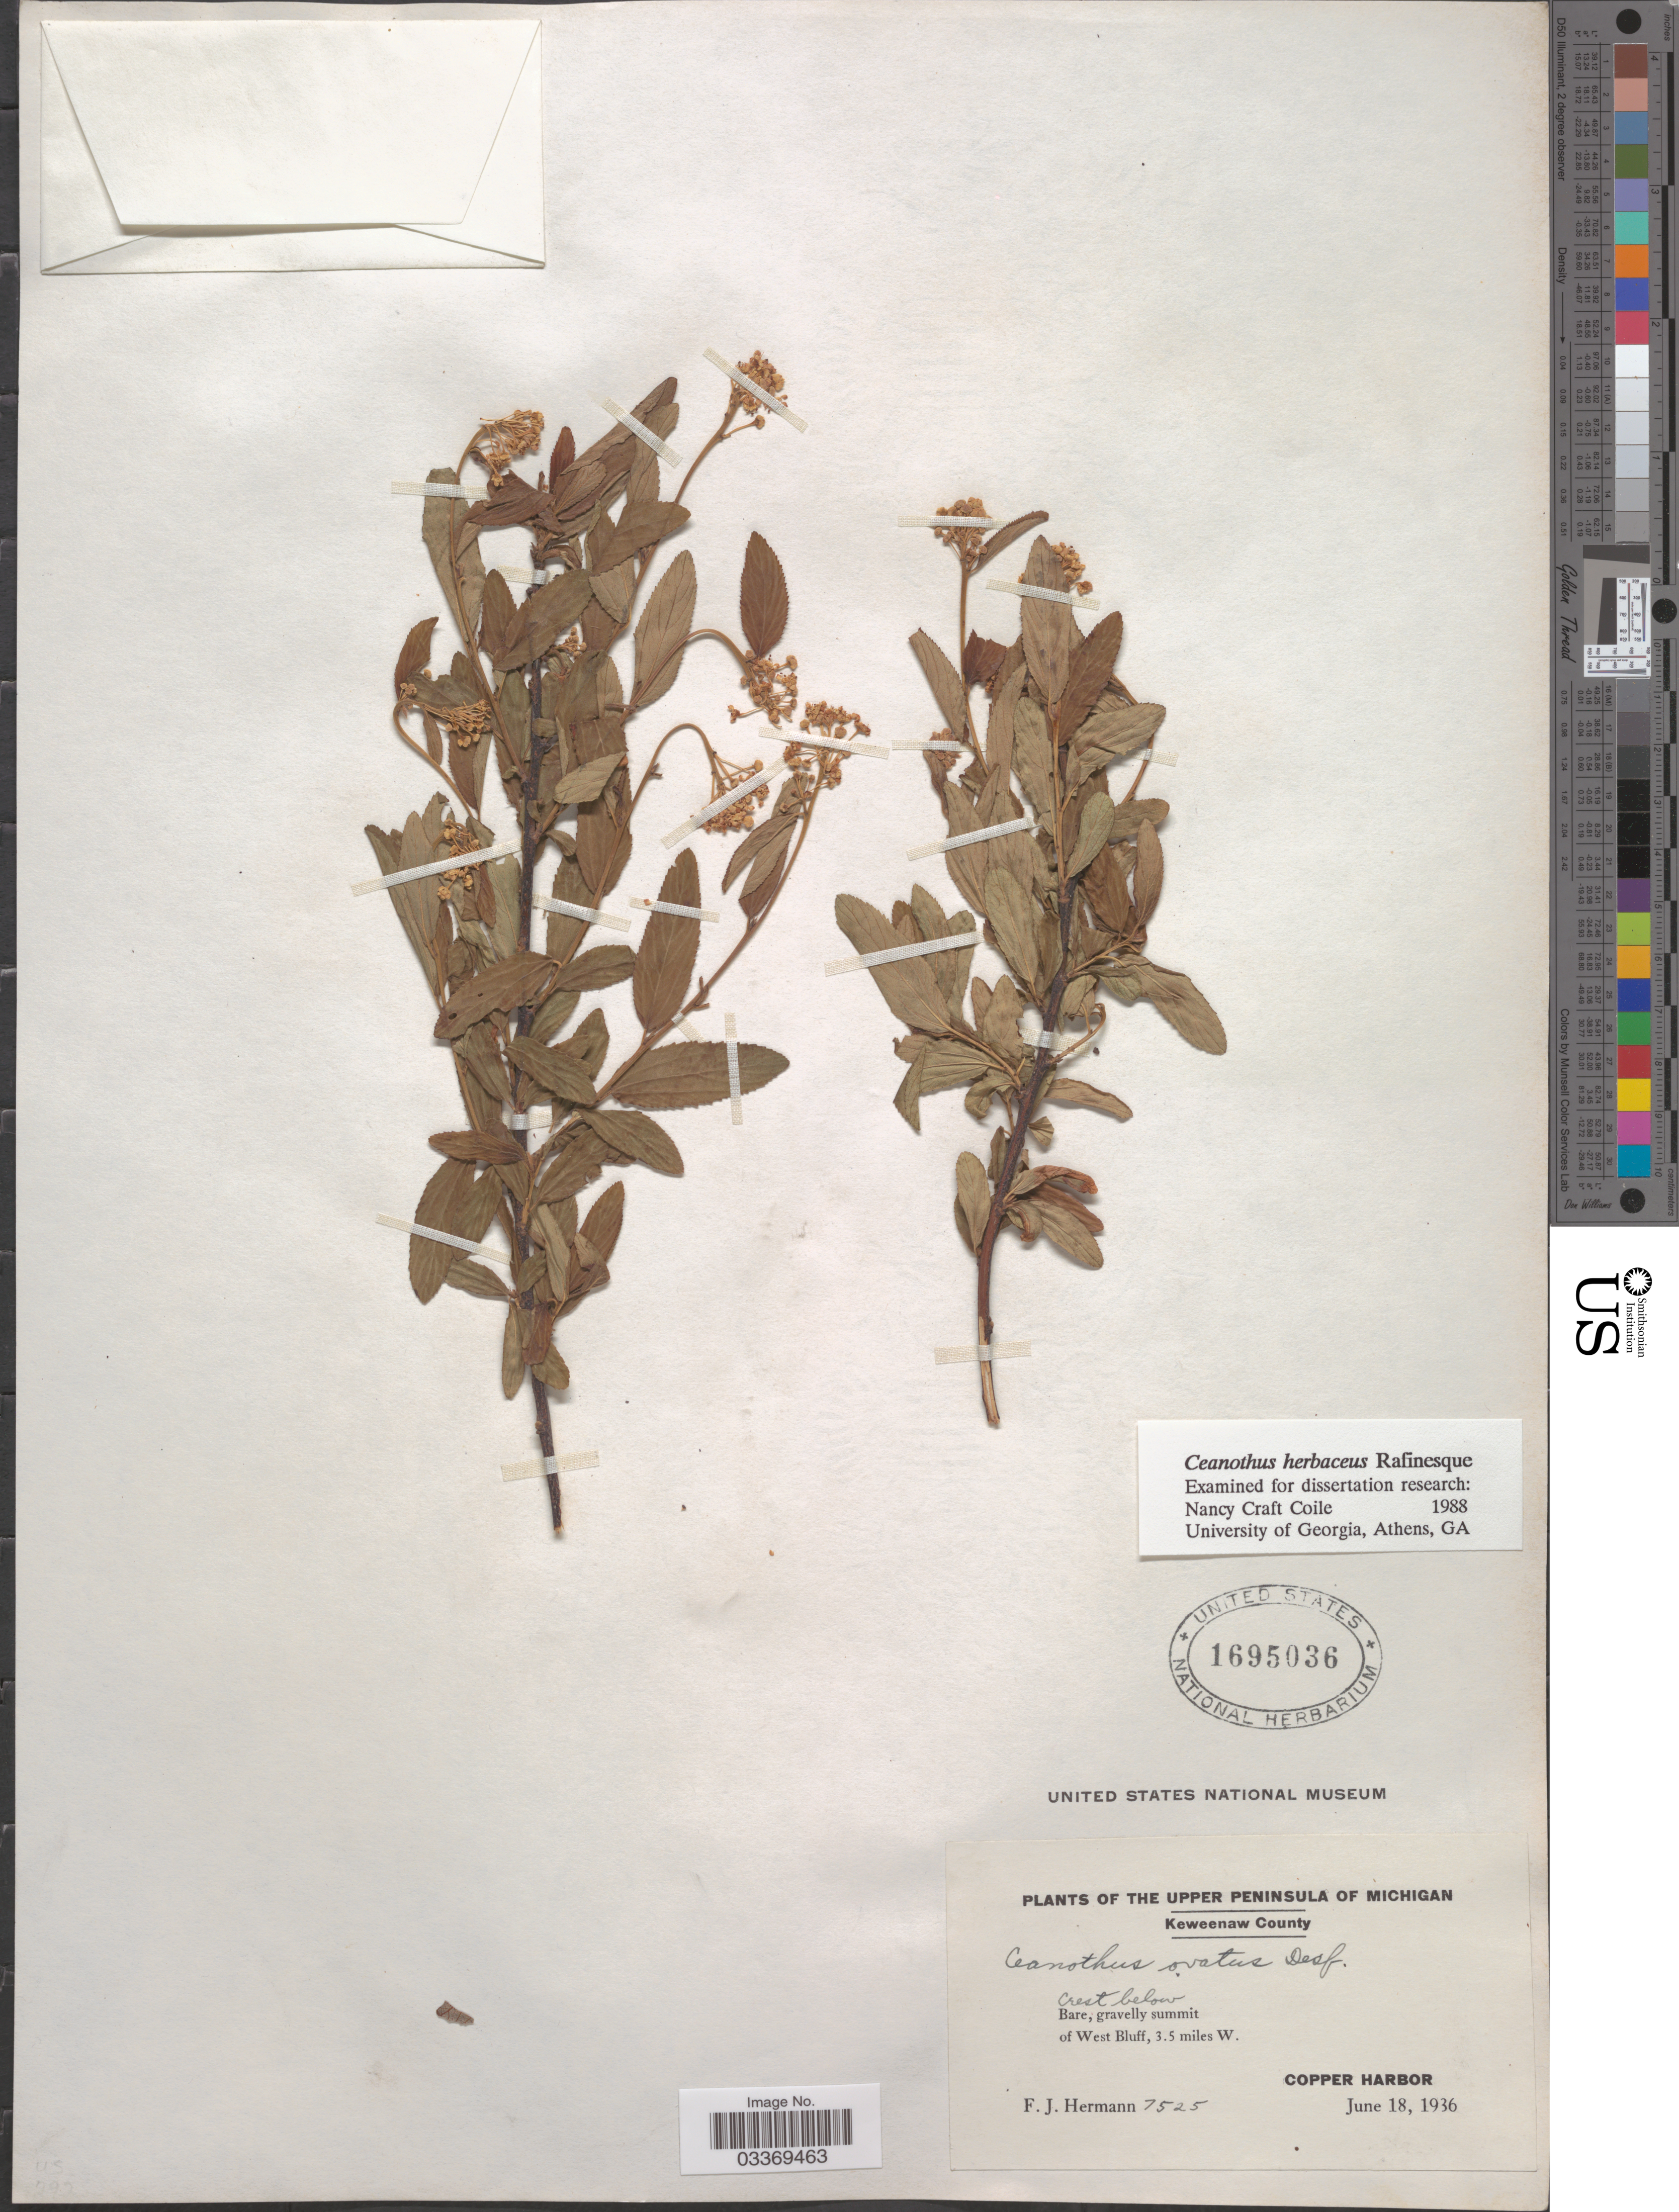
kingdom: Plantae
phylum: Tracheophyta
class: Magnoliopsida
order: Rosales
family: Rhamnaceae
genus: Ceanothus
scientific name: Ceanothus ovatus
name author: Desf.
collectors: F. J. Hermann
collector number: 7525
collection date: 1936-06-18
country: United States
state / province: Michigan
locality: The Upper Peninsula of Michigan. Keweenaw County. Crest below bare, gravelly summit of West Bluff, 3.5 miles W. Copper Harbor.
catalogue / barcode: US 1695036